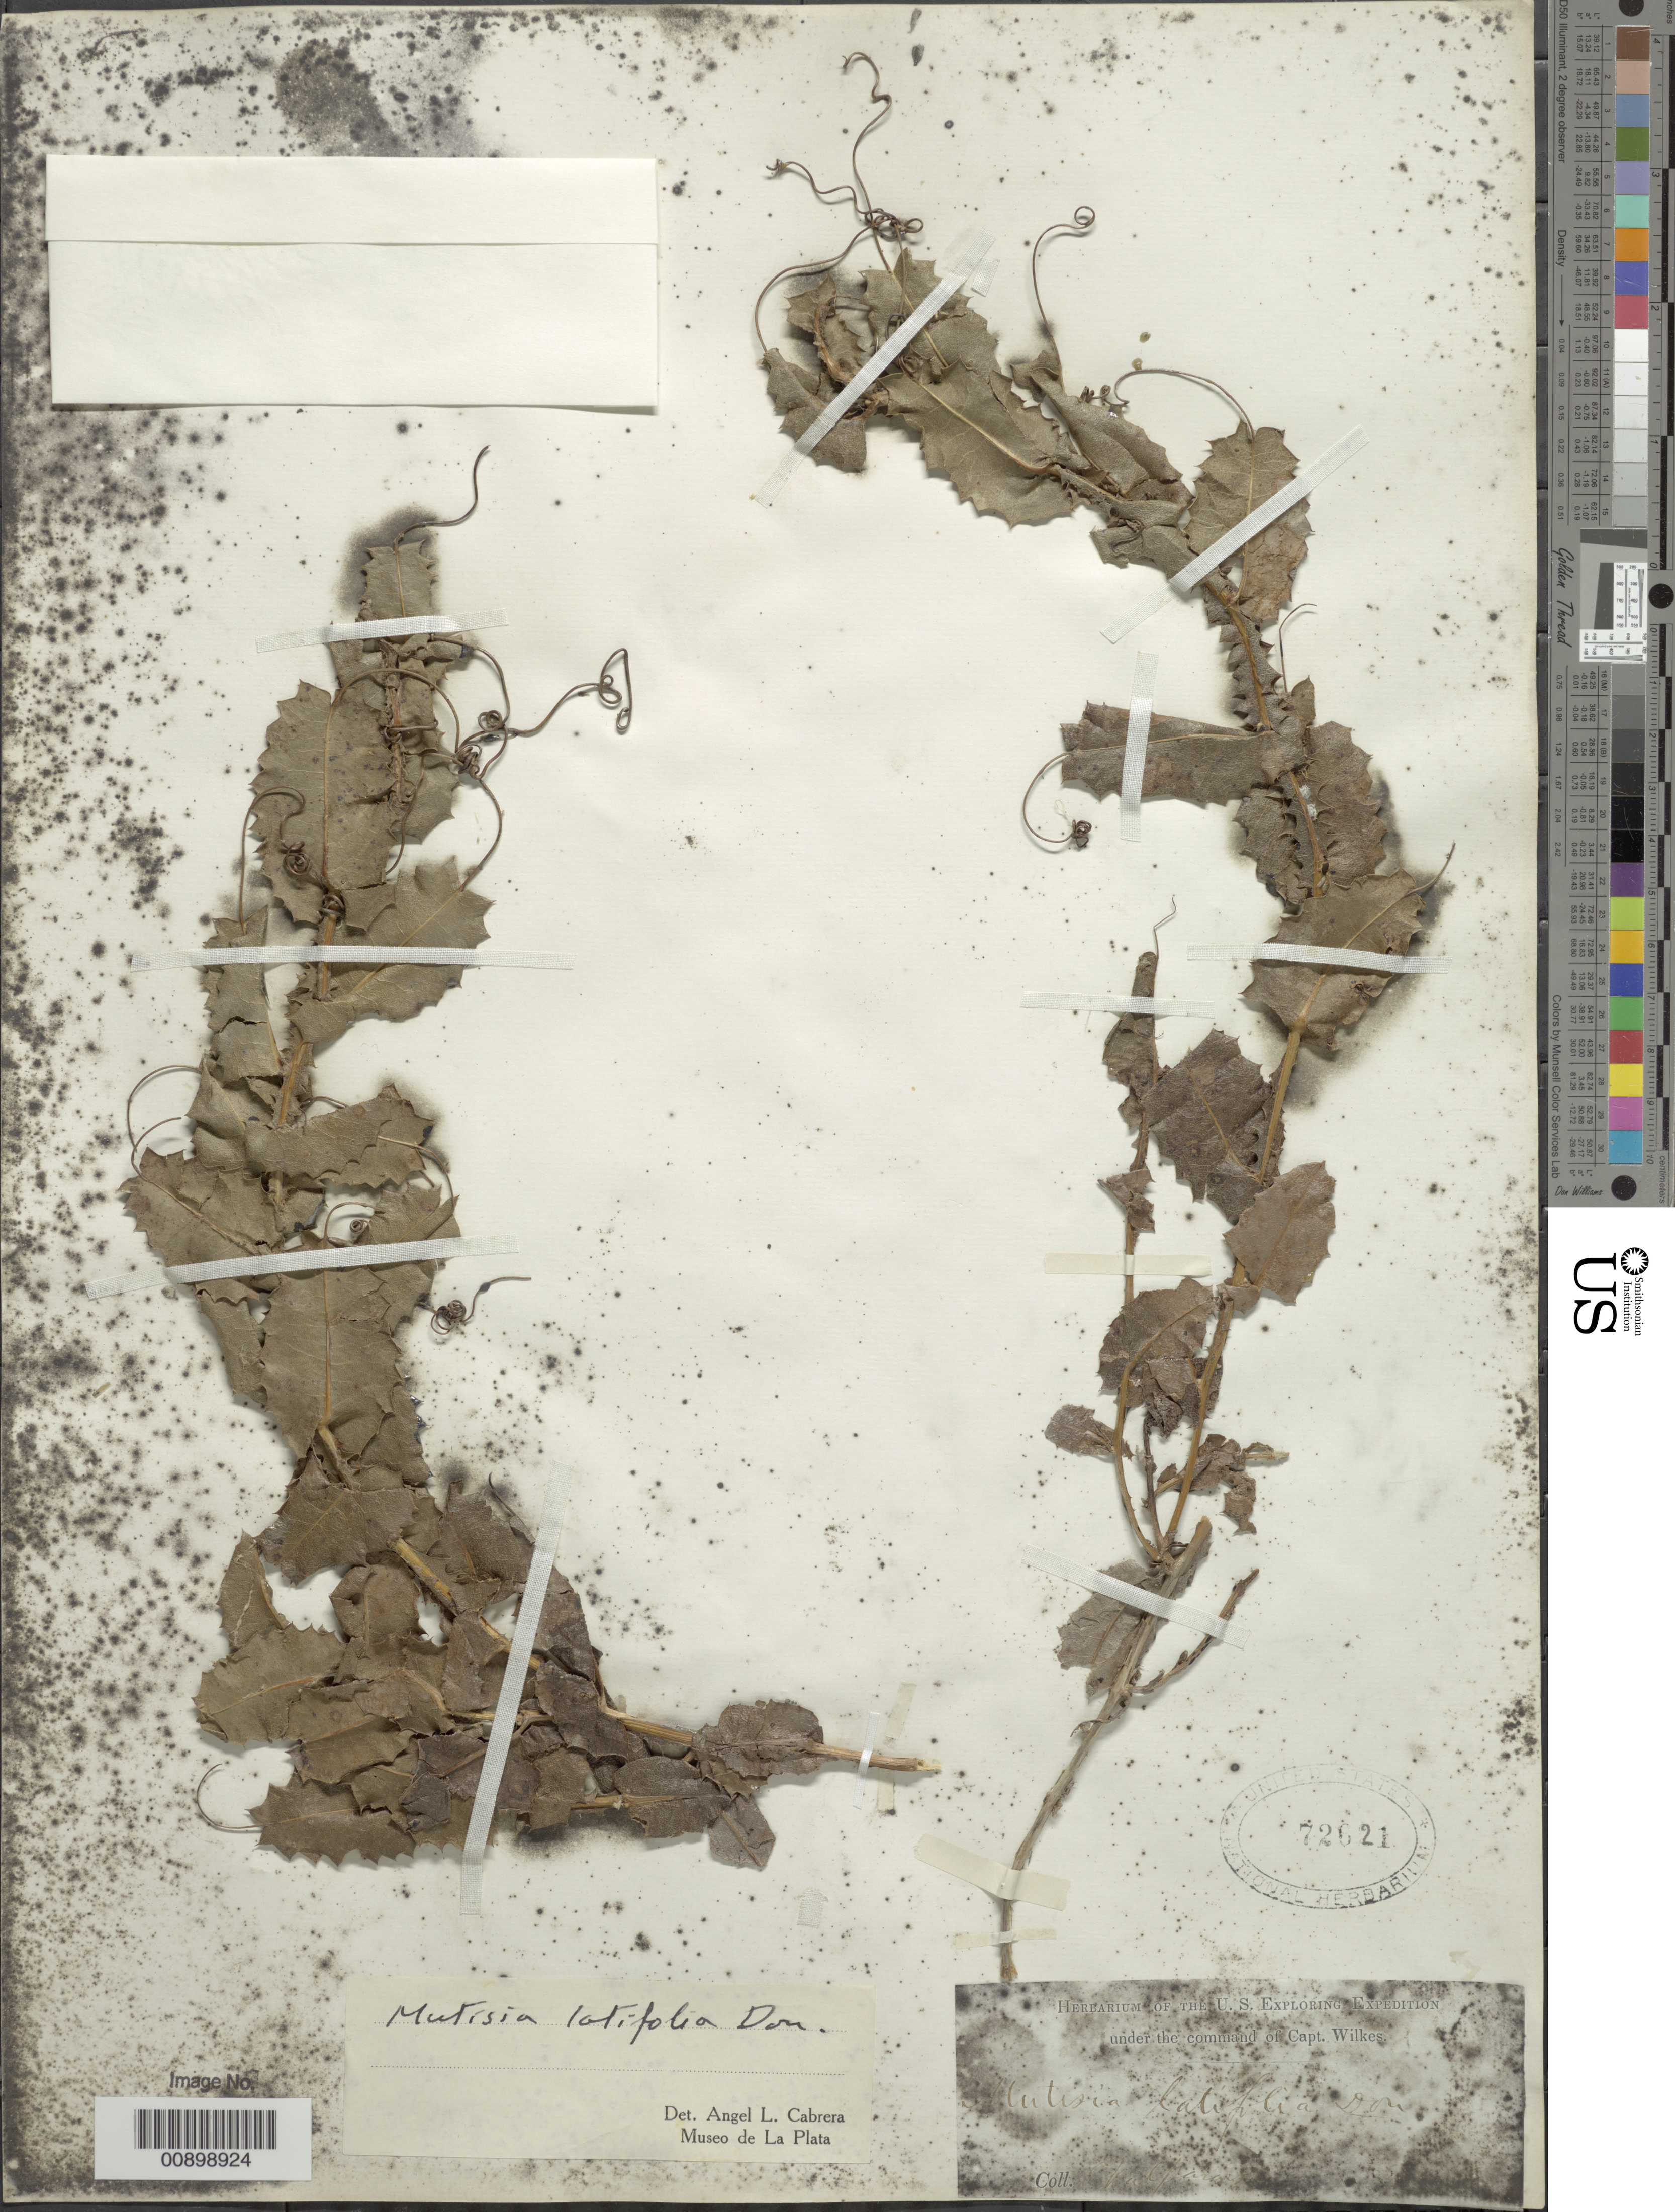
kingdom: Plantae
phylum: Tracheophyta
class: Magnoliopsida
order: Asterales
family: Asteraceae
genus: Mutisia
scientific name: Mutisia latifolia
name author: D. Don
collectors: Wilkes Explor. Exped.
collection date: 1838/1842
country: Chile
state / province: Valparaíso (V)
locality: Valparaiso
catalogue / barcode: US 72621